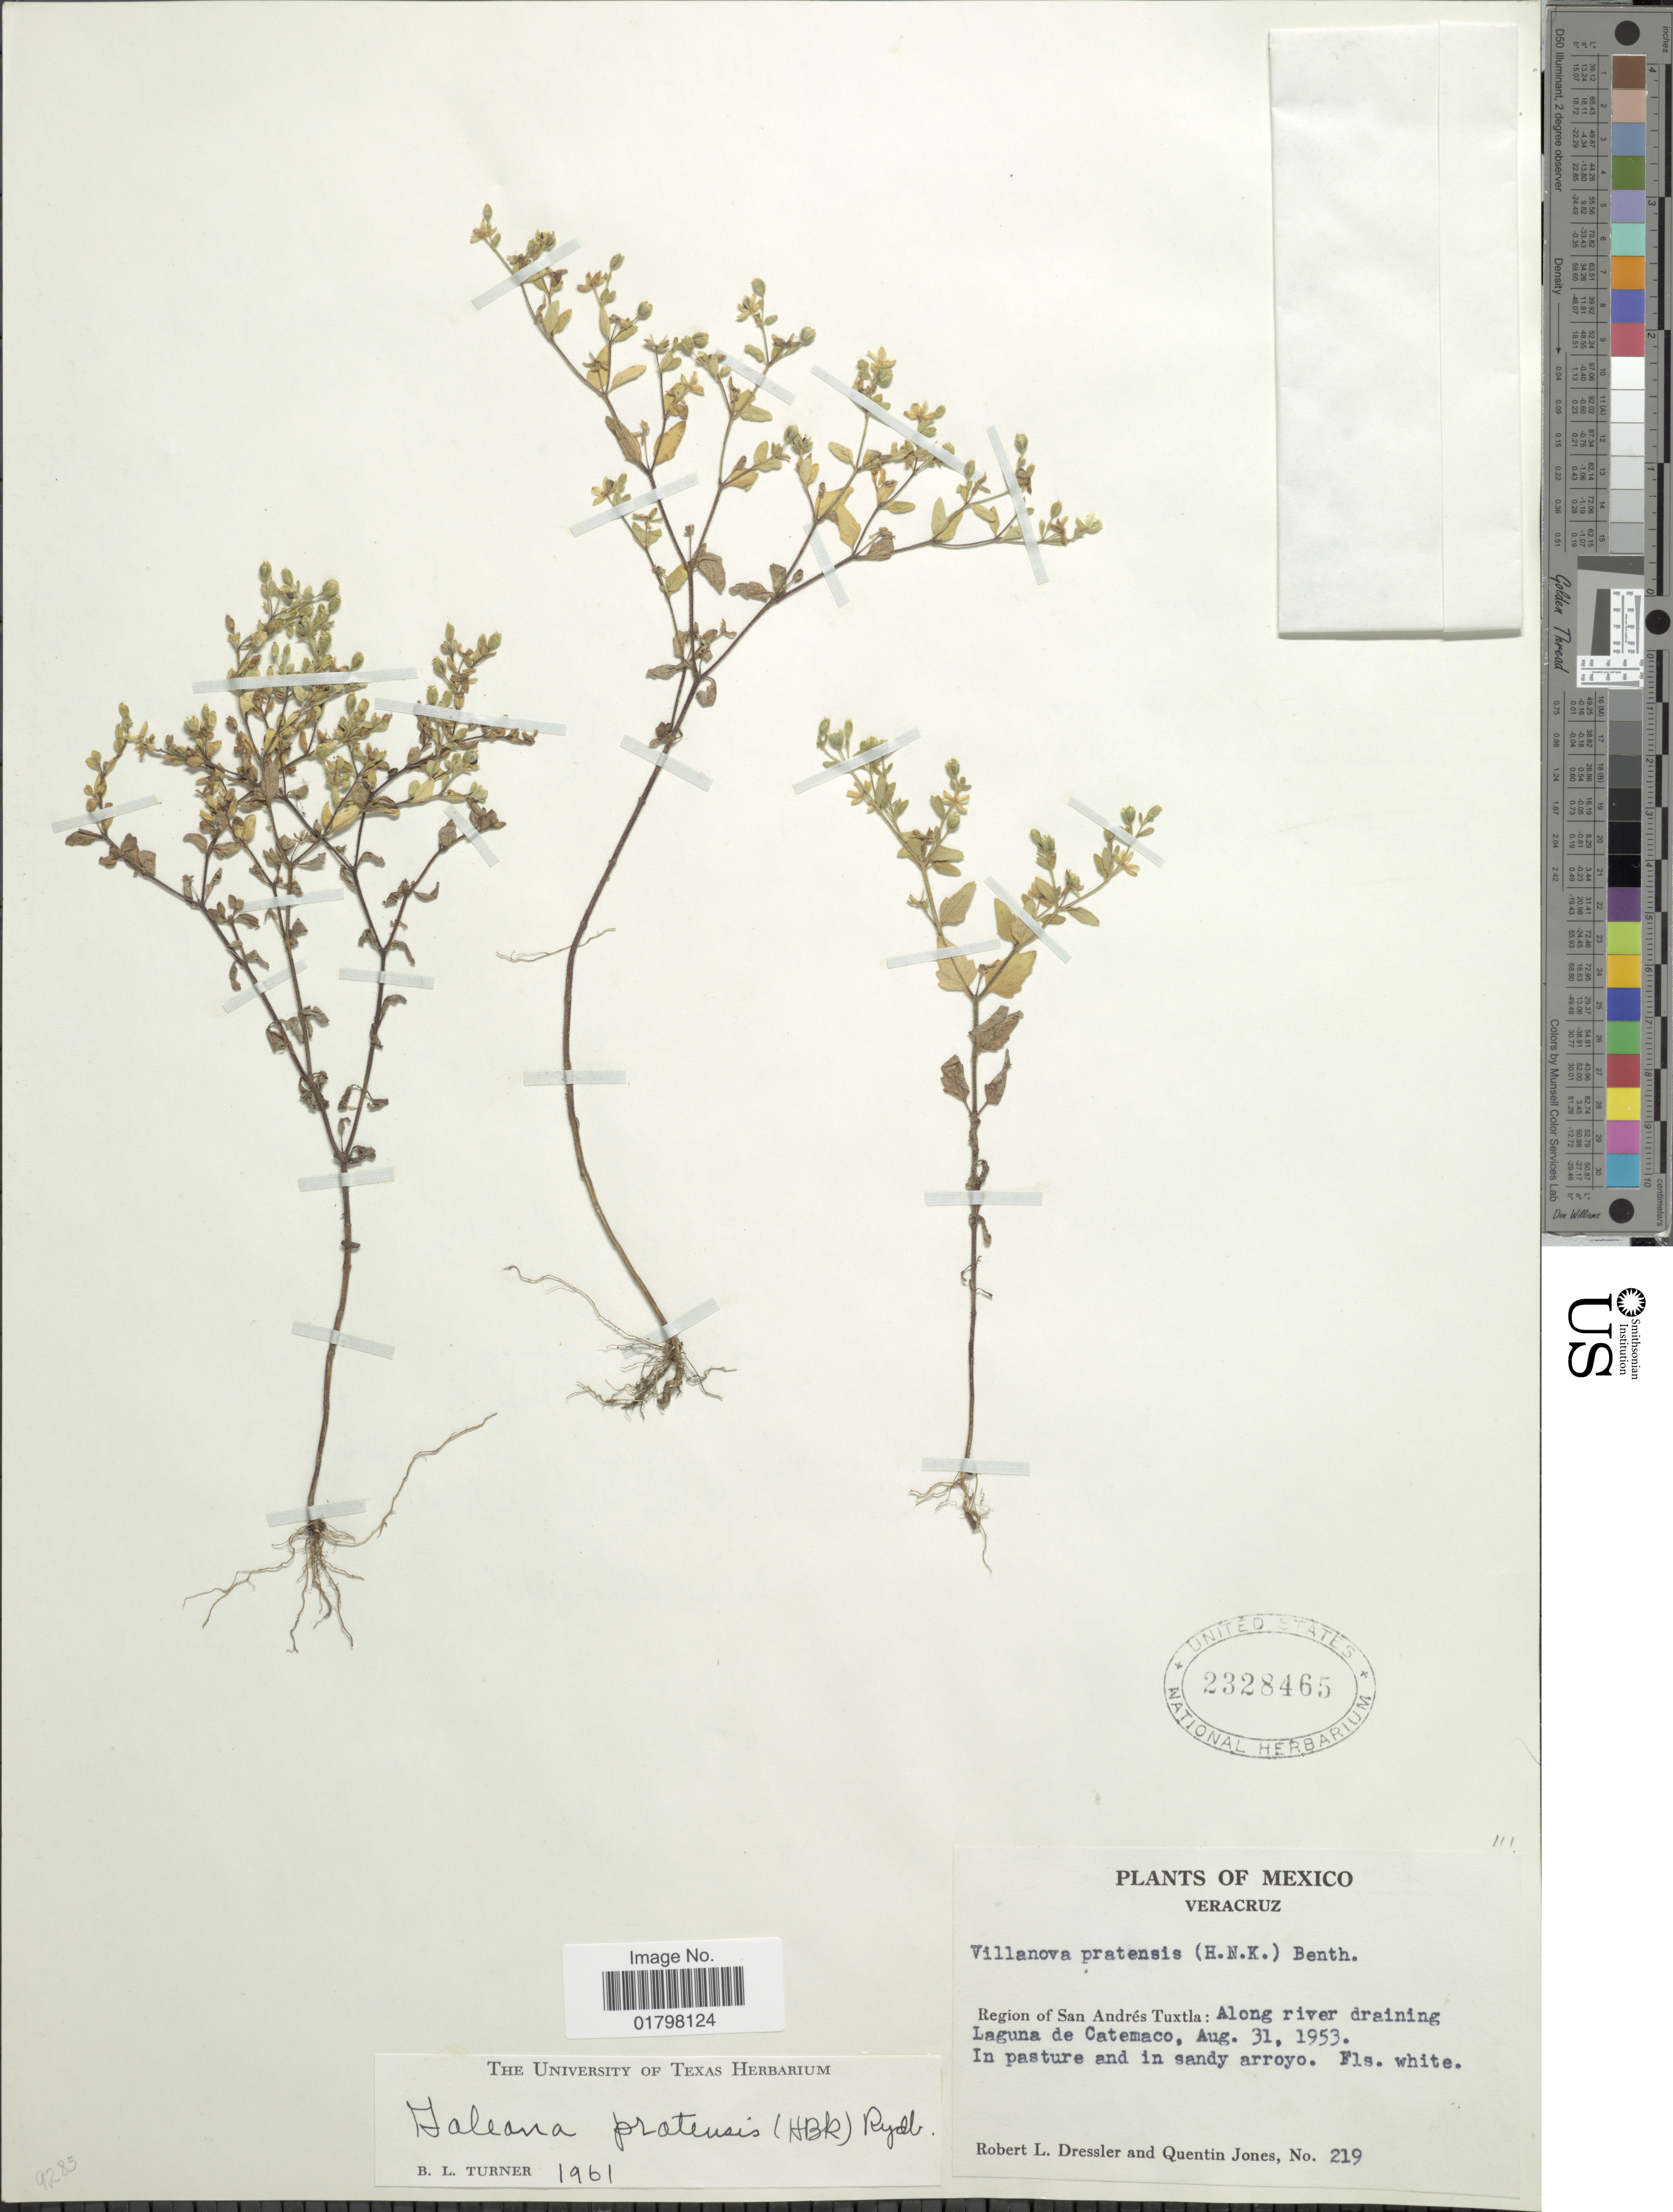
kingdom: Plantae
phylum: Tracheophyta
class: Magnoliopsida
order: Asterales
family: Asteraceae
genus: Galeana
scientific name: Galeana pratensis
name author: (Kunth) Rydb.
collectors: R. Dressler & Q. Jones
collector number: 219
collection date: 1953-08-31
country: Mexico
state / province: Veracruz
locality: Region of San Andrés Tuxtla: Along river draining Laguna de Catemaco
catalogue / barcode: US 2328465